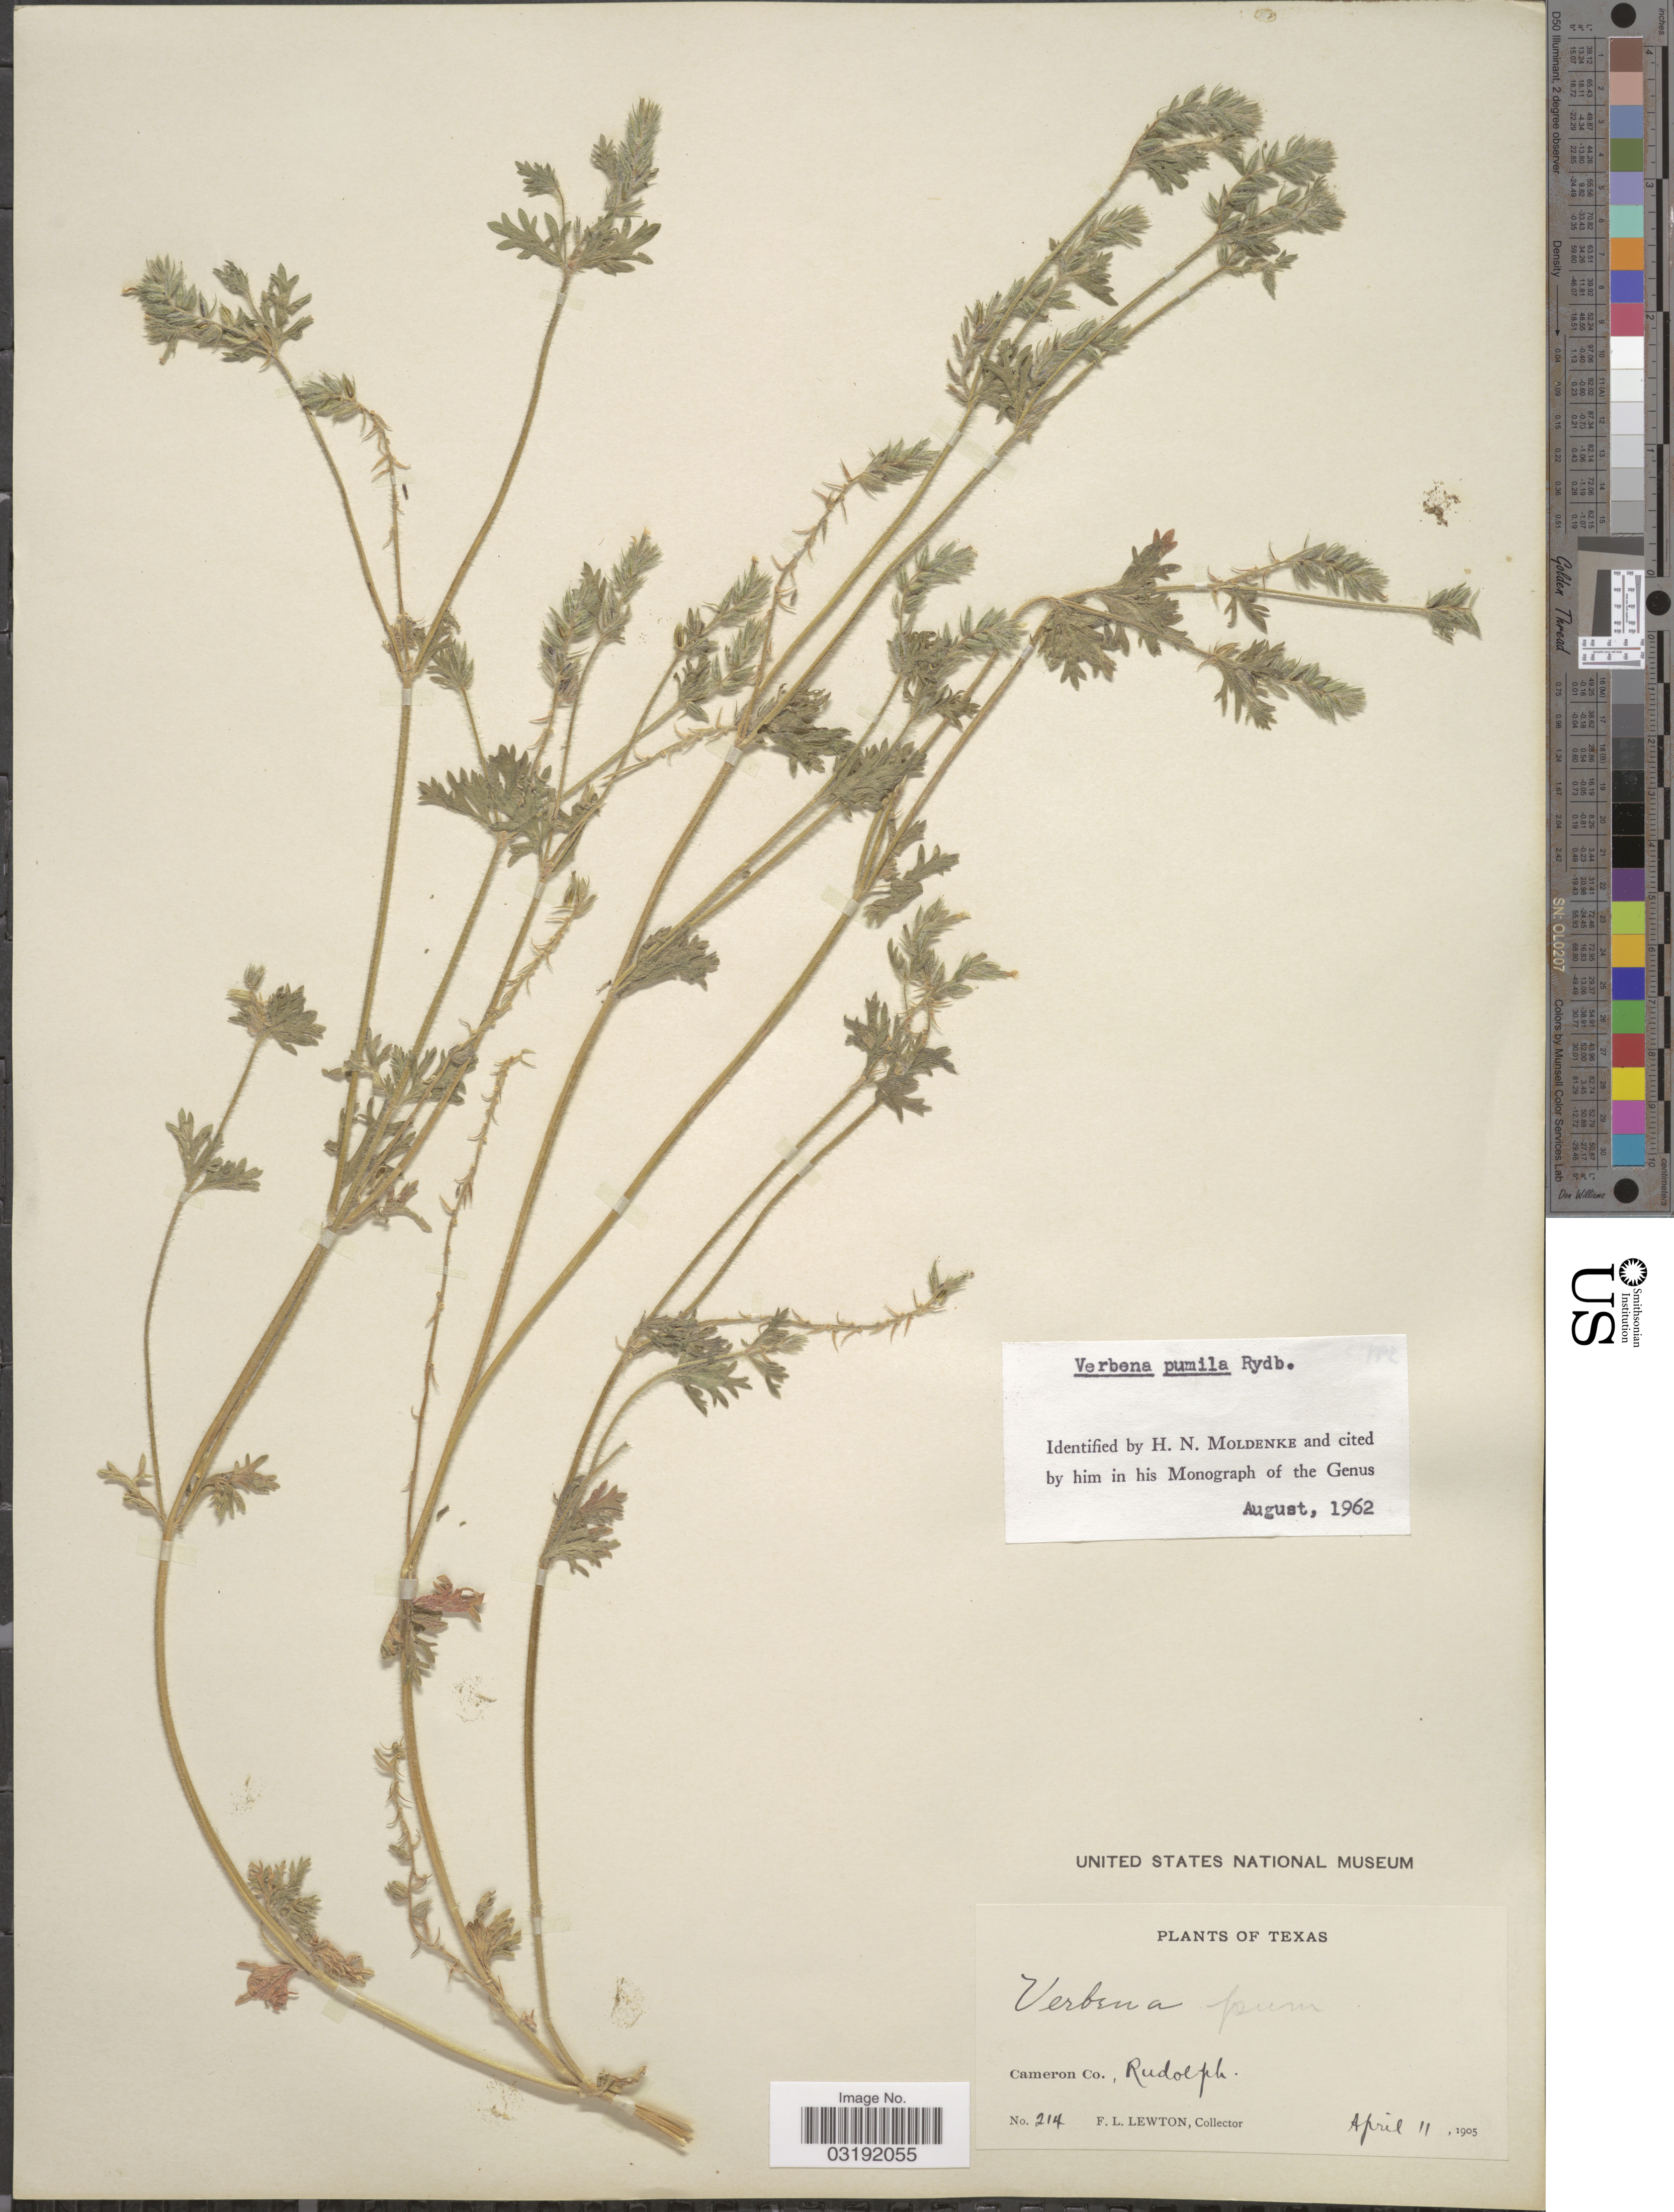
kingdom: Plantae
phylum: Tracheophyta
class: Magnoliopsida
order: Lamiales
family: Verbenaceae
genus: Verbena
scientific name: Verbena pumila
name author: Rydb.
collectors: F. L. Lewton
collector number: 214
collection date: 1905-04-11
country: United States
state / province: Texas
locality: Cameron Co., Rudolph